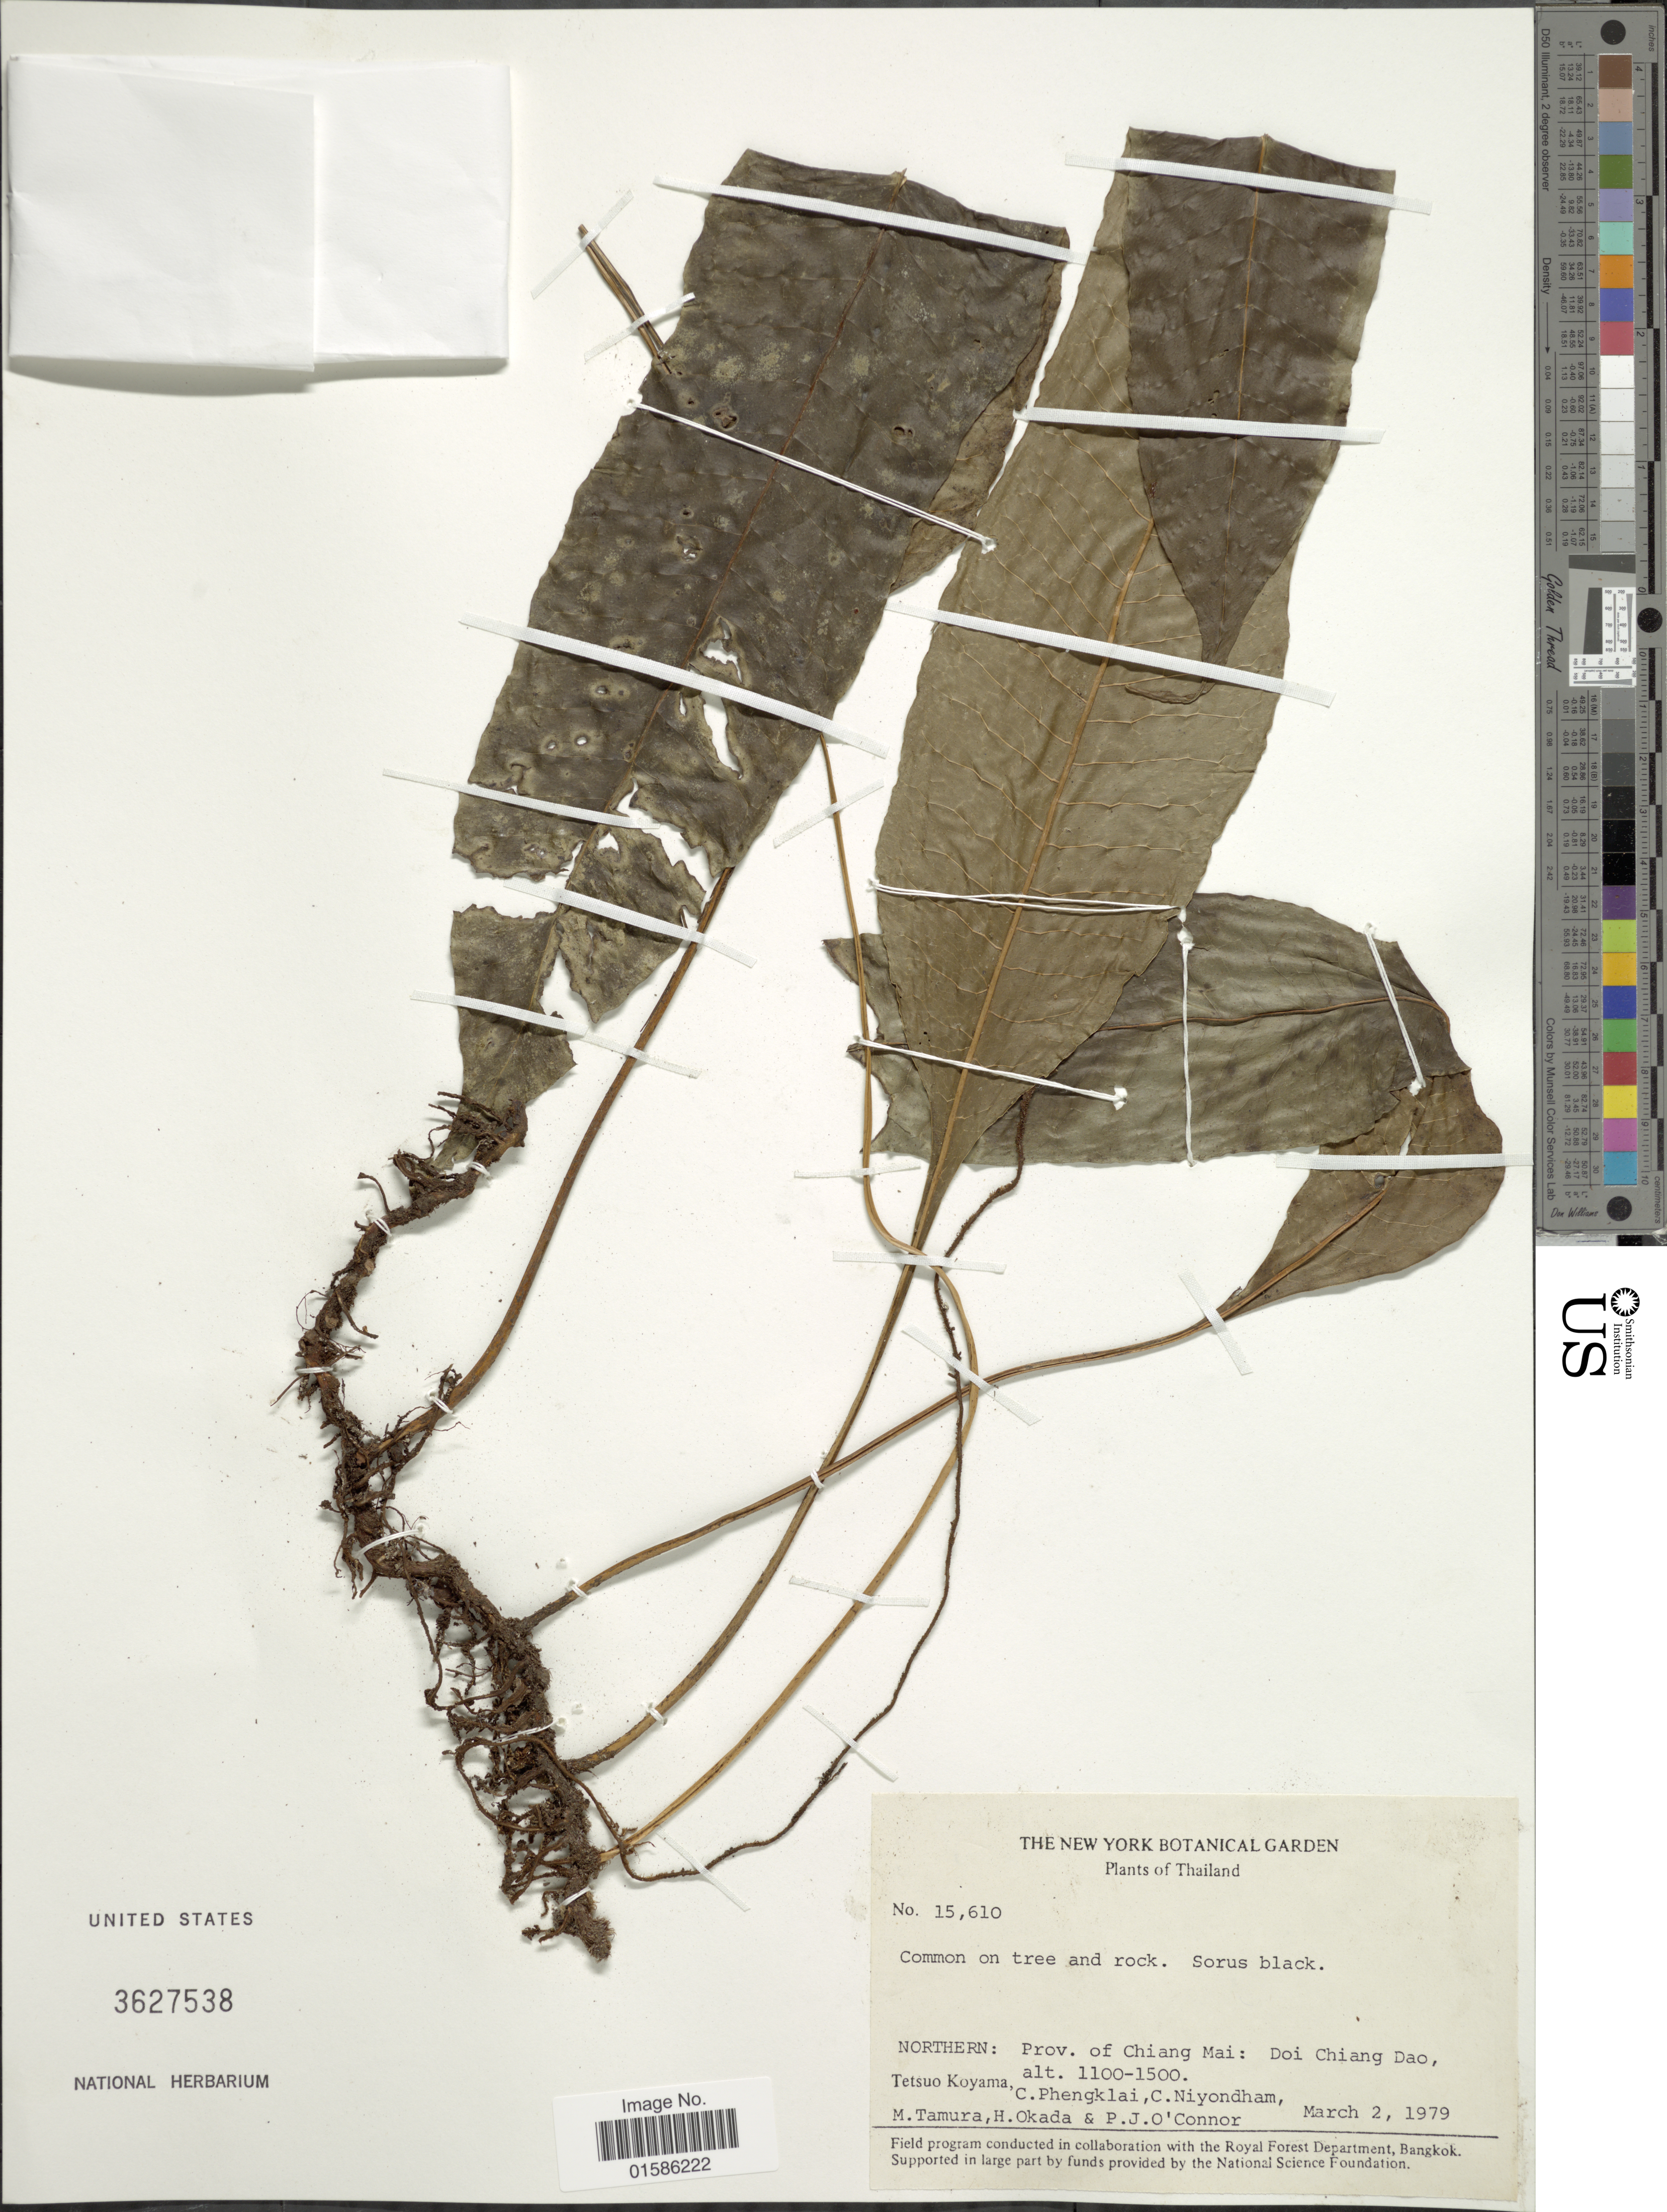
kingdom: Plantae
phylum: Tracheophyta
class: Polypodiopsida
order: Polypodiales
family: Polypodiaceae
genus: Microsorum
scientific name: Microsorum sp.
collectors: T. Koyama, C. Phengklai, C. Niyomdham, M. Tamura & et al.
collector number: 15610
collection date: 1979-03-02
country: Thailand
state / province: Chiang Mai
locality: Northern: Doi Chiang Dao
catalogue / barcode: US 3627538